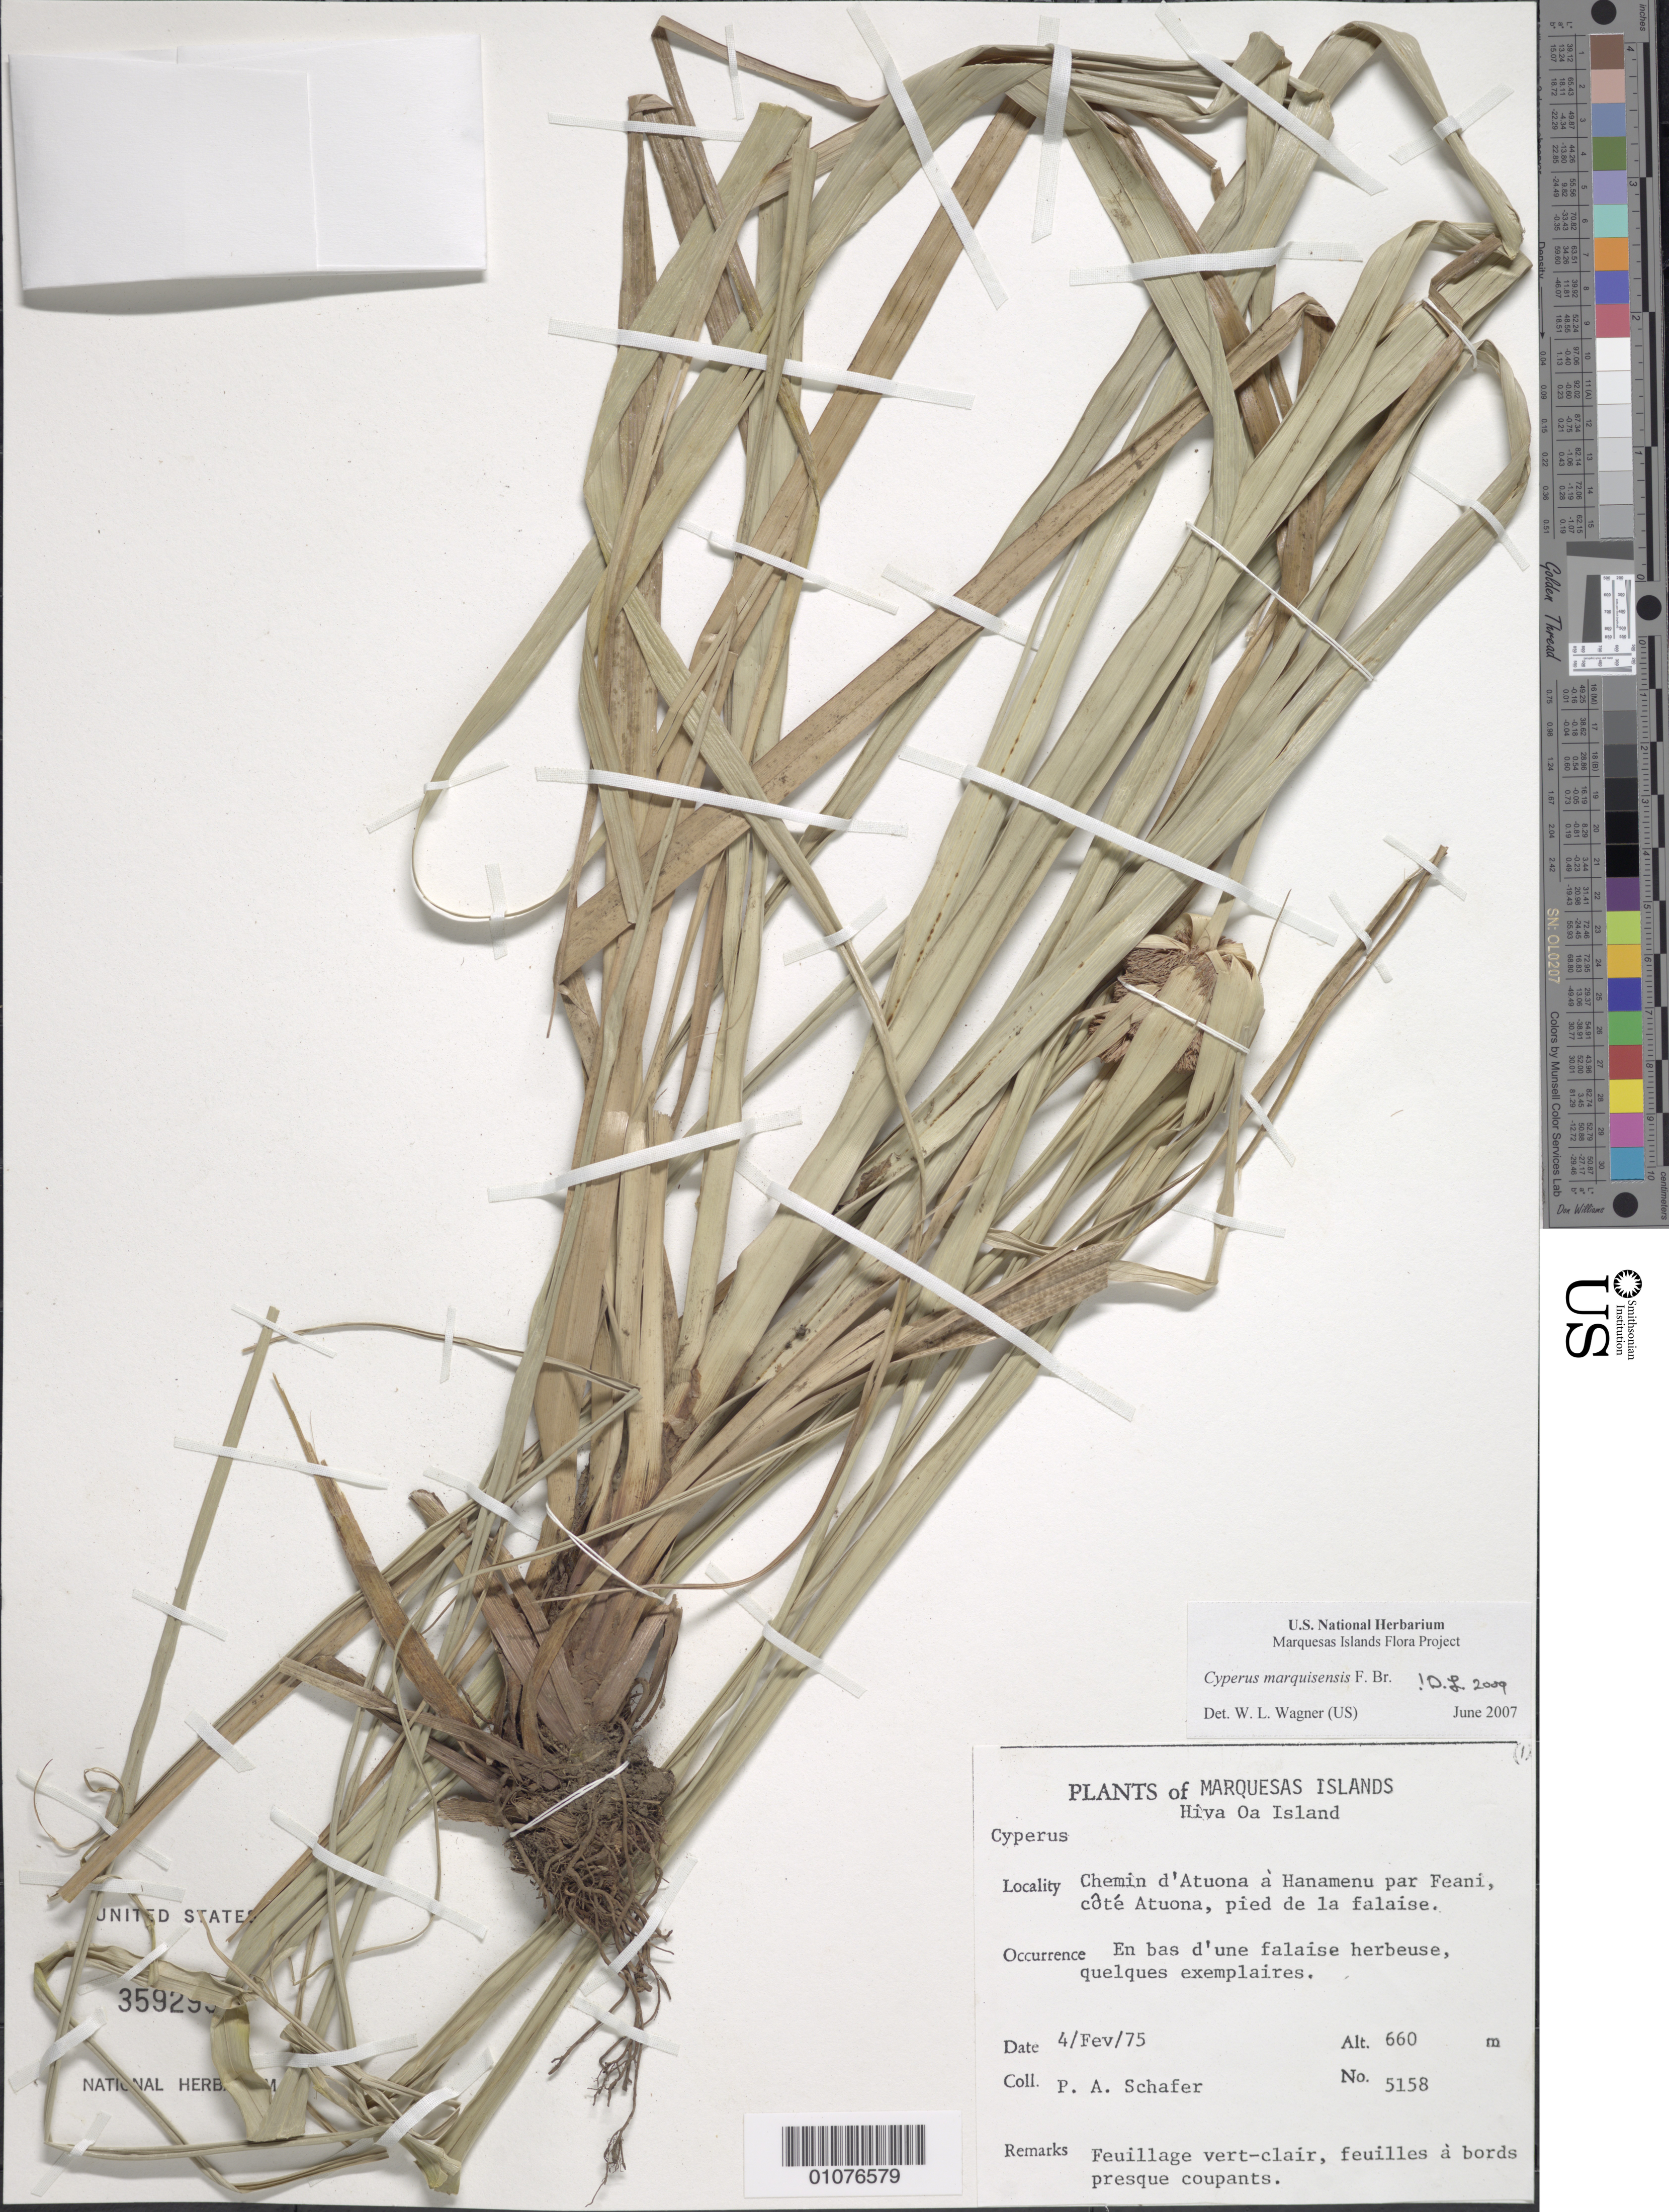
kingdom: Plantae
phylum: Tracheophyta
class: Liliopsida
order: Poales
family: Cyperaceae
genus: Cyperus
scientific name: Cyperus marquisensis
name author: F. Br.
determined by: Lorence, David H., (PTBG), National Tropical Botanical Garden (UNITED STATES)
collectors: P. A. Schäfer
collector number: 5158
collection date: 1975-02-04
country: French Polynesia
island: Hiva Oa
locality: Chemin d'Atuona à Hanamenu par Feani, côté Atuona, foot of the cliff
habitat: En bas d'une falaise herbeuse, quelques exemplaires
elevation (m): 660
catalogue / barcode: US 3592933